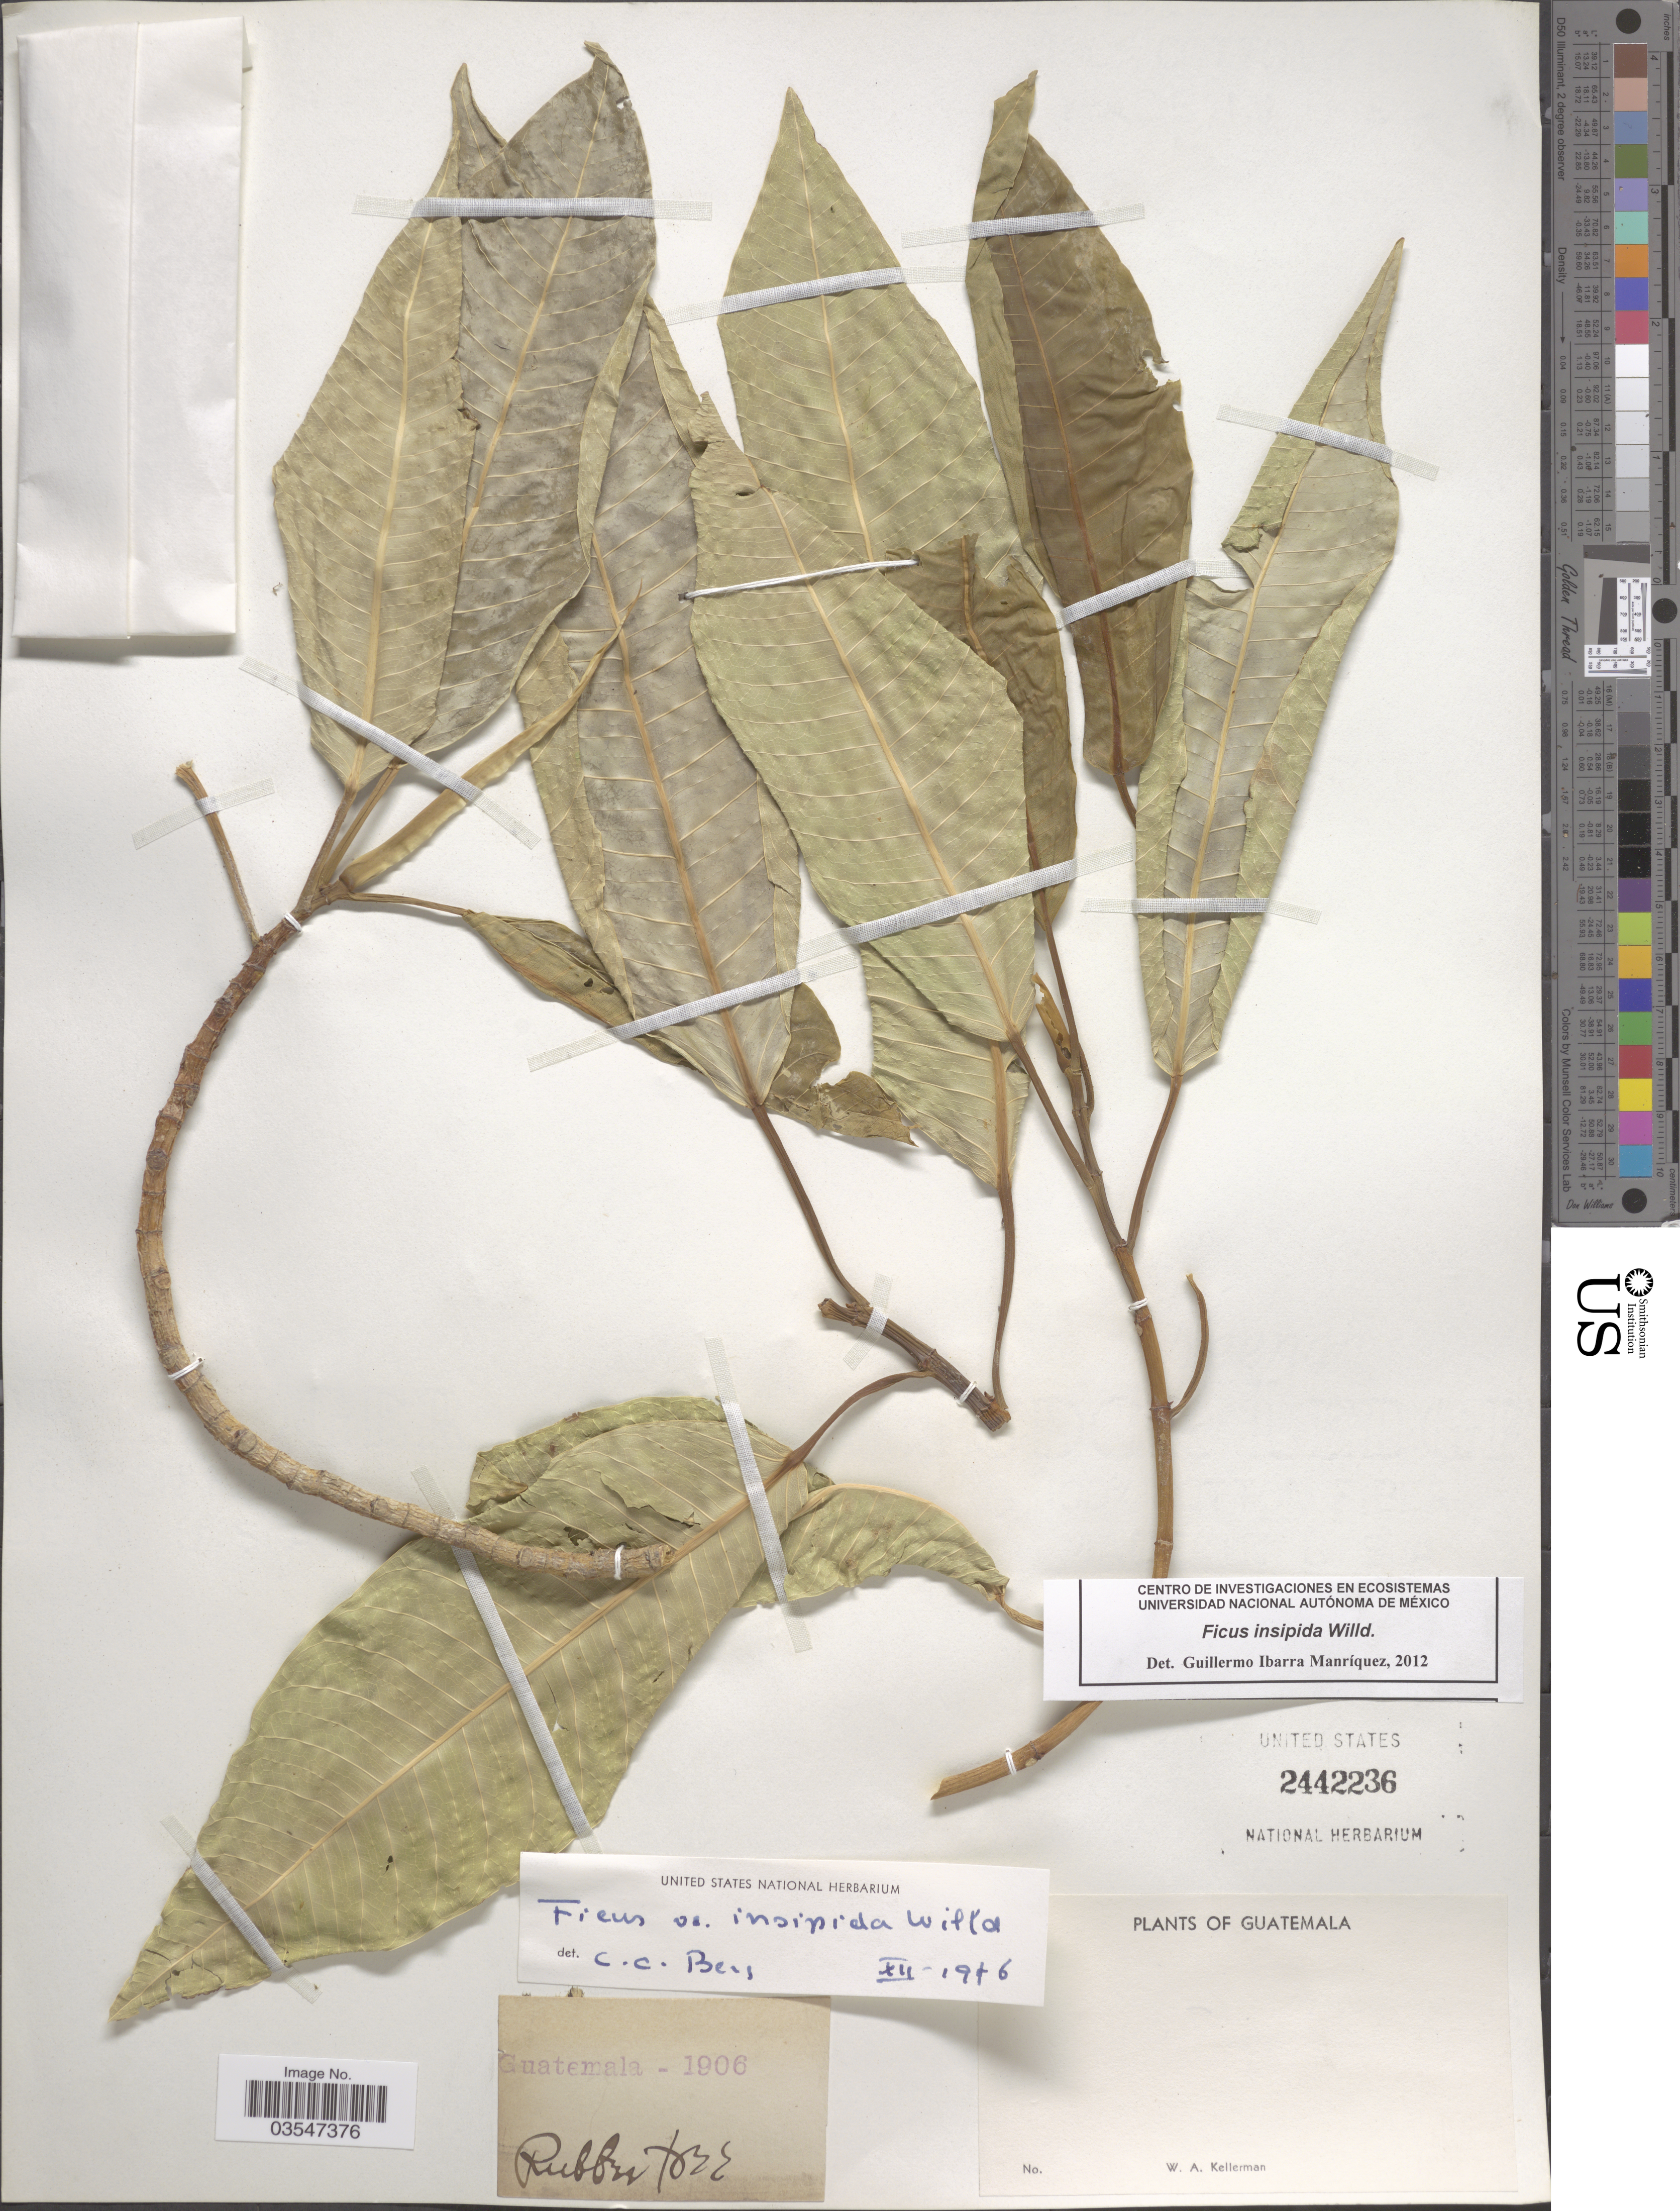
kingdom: Plantae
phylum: Tracheophyta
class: Magnoliopsida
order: Rosales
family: Moraceae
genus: Ficus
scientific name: Ficus insipida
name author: Willd.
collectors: W. Kellerman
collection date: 1906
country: Guatemala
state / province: Guatemala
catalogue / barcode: US 2442236